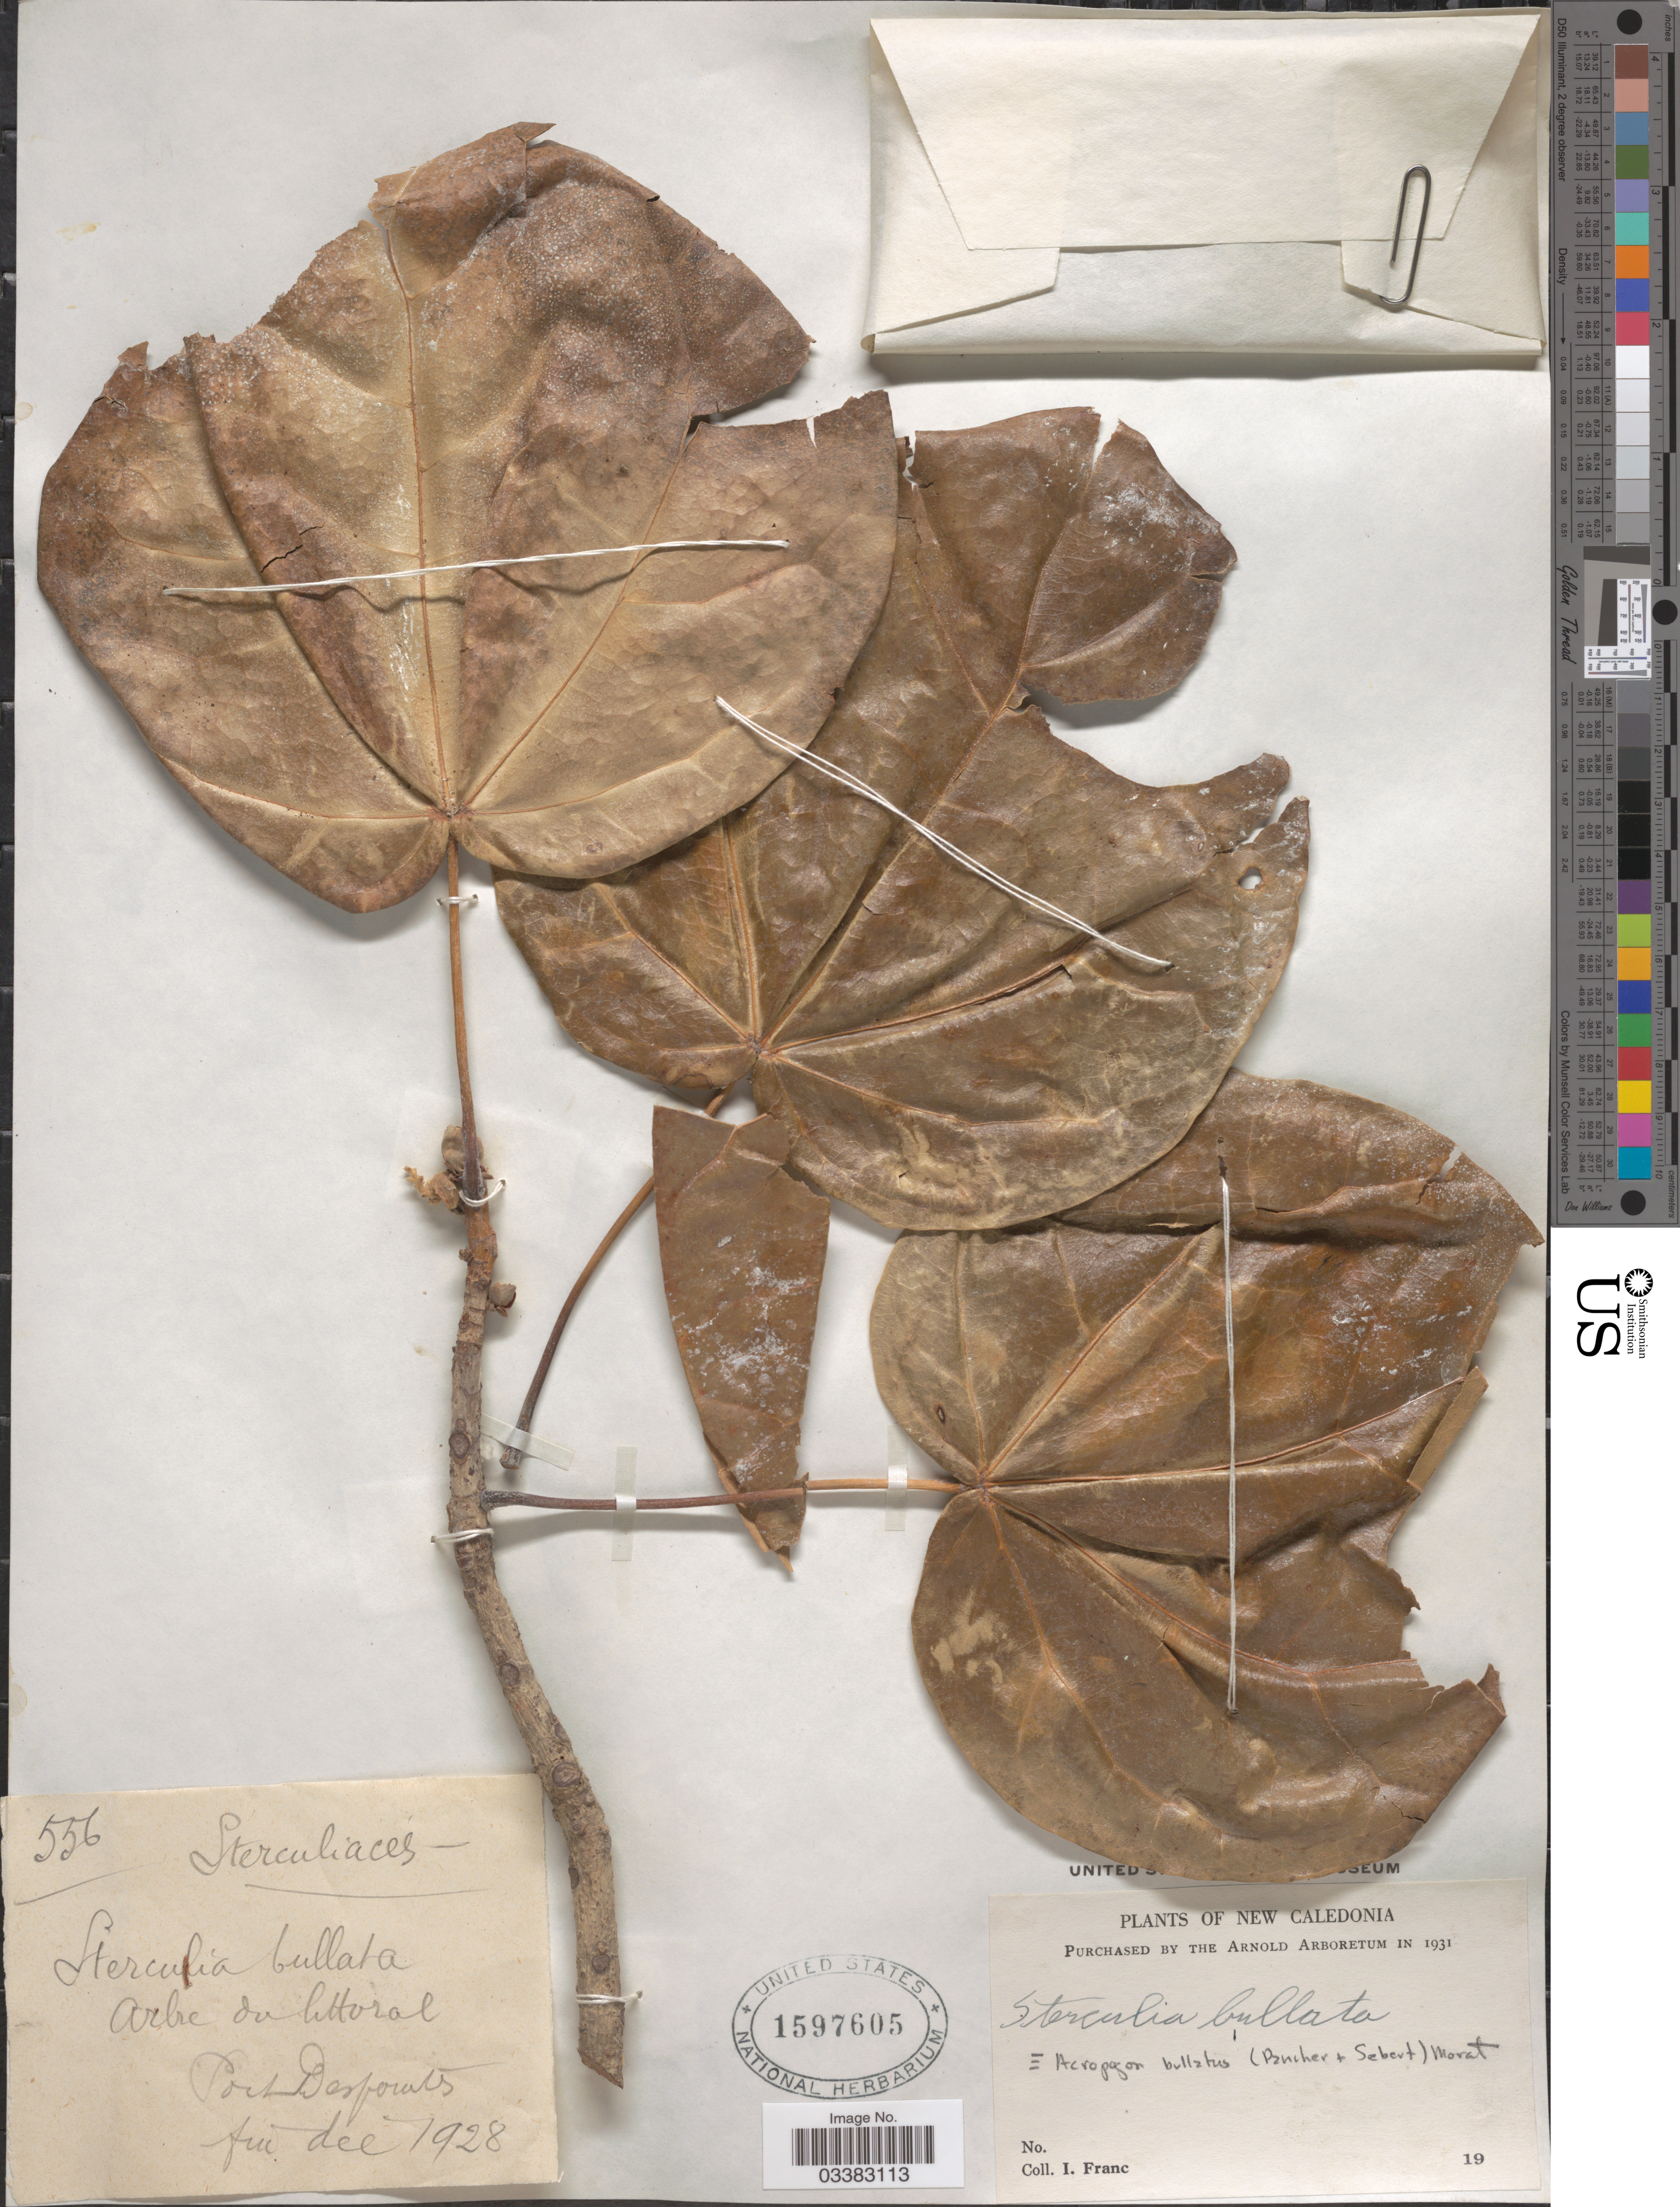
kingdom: Plantae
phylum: Tracheophyta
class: Magnoliopsida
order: Malvales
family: Malvaceae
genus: Acropogon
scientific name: Acropogon bullatus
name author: (Pancher & Sebert) Morat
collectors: I. Franc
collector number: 556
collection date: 1928-12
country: New Caledonia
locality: Port Despoints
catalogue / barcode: US 1597605